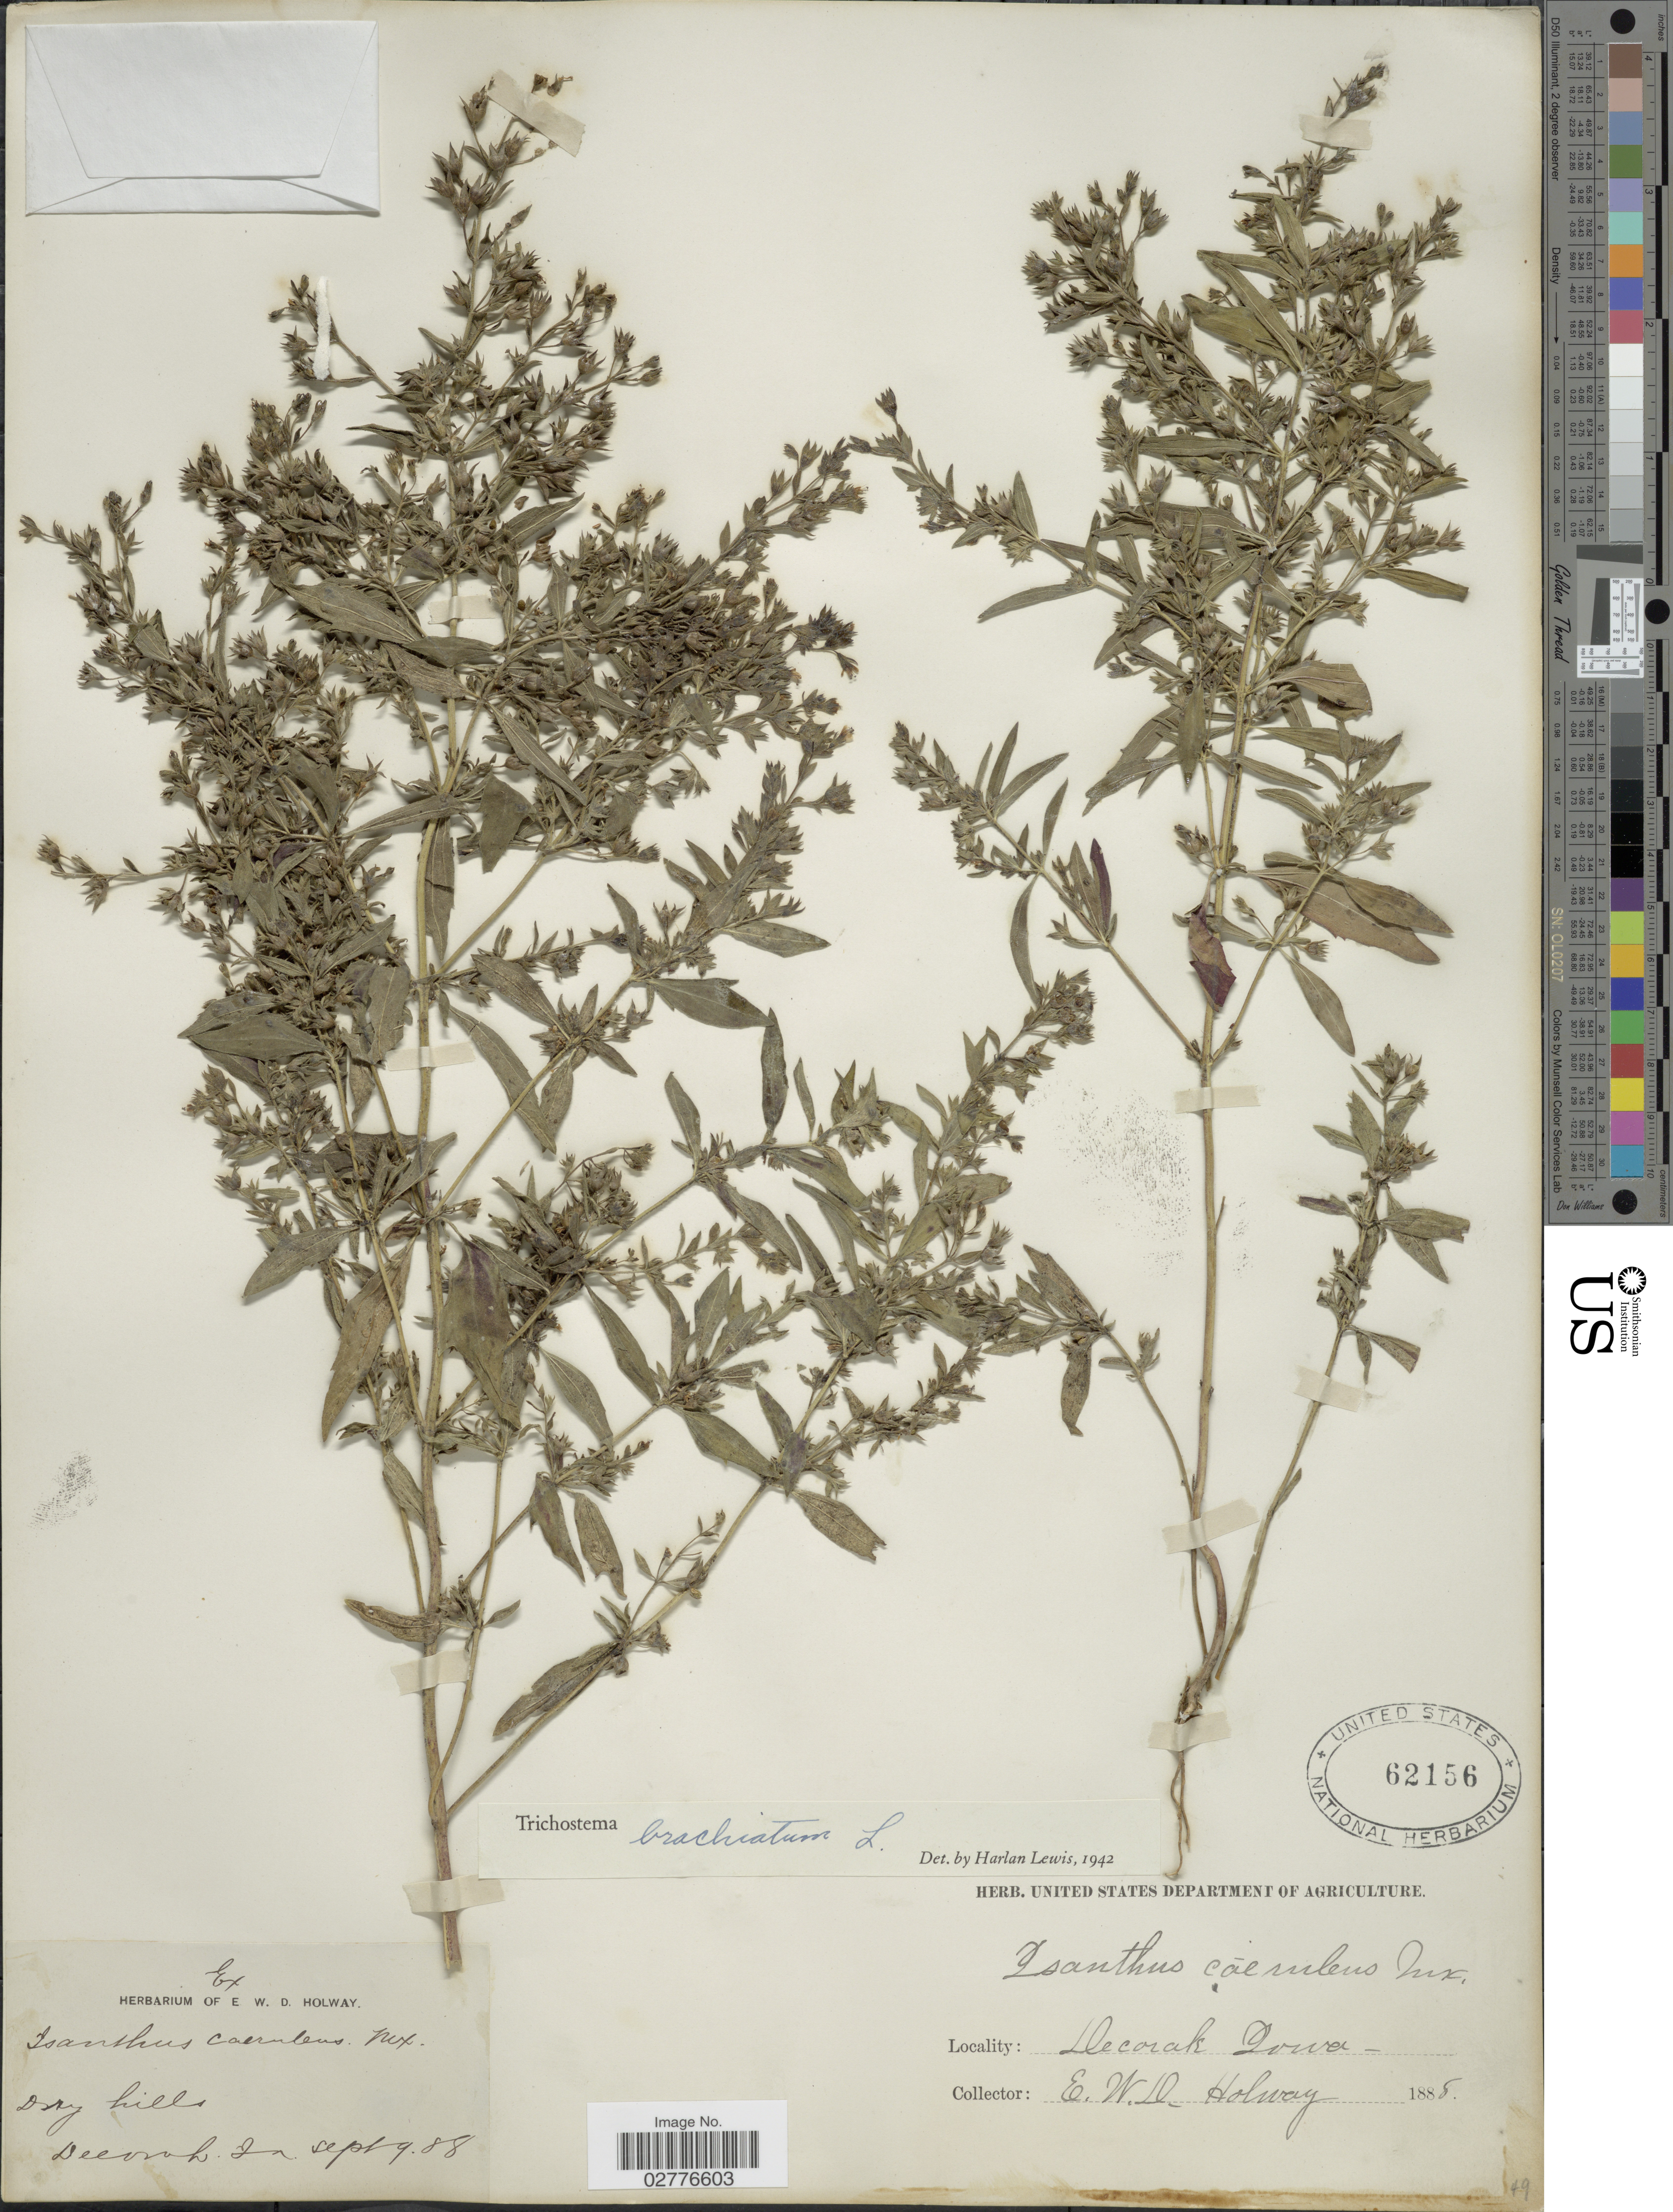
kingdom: Plantae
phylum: Tracheophyta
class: Magnoliopsida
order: Lamiales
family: Lamiaceae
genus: Trichostema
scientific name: Trichostema brachiatum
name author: L.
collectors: E. W. D. Holway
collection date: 1888-09-09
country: United States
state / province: Iowa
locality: Dry hills, Decorah.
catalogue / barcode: US 62156